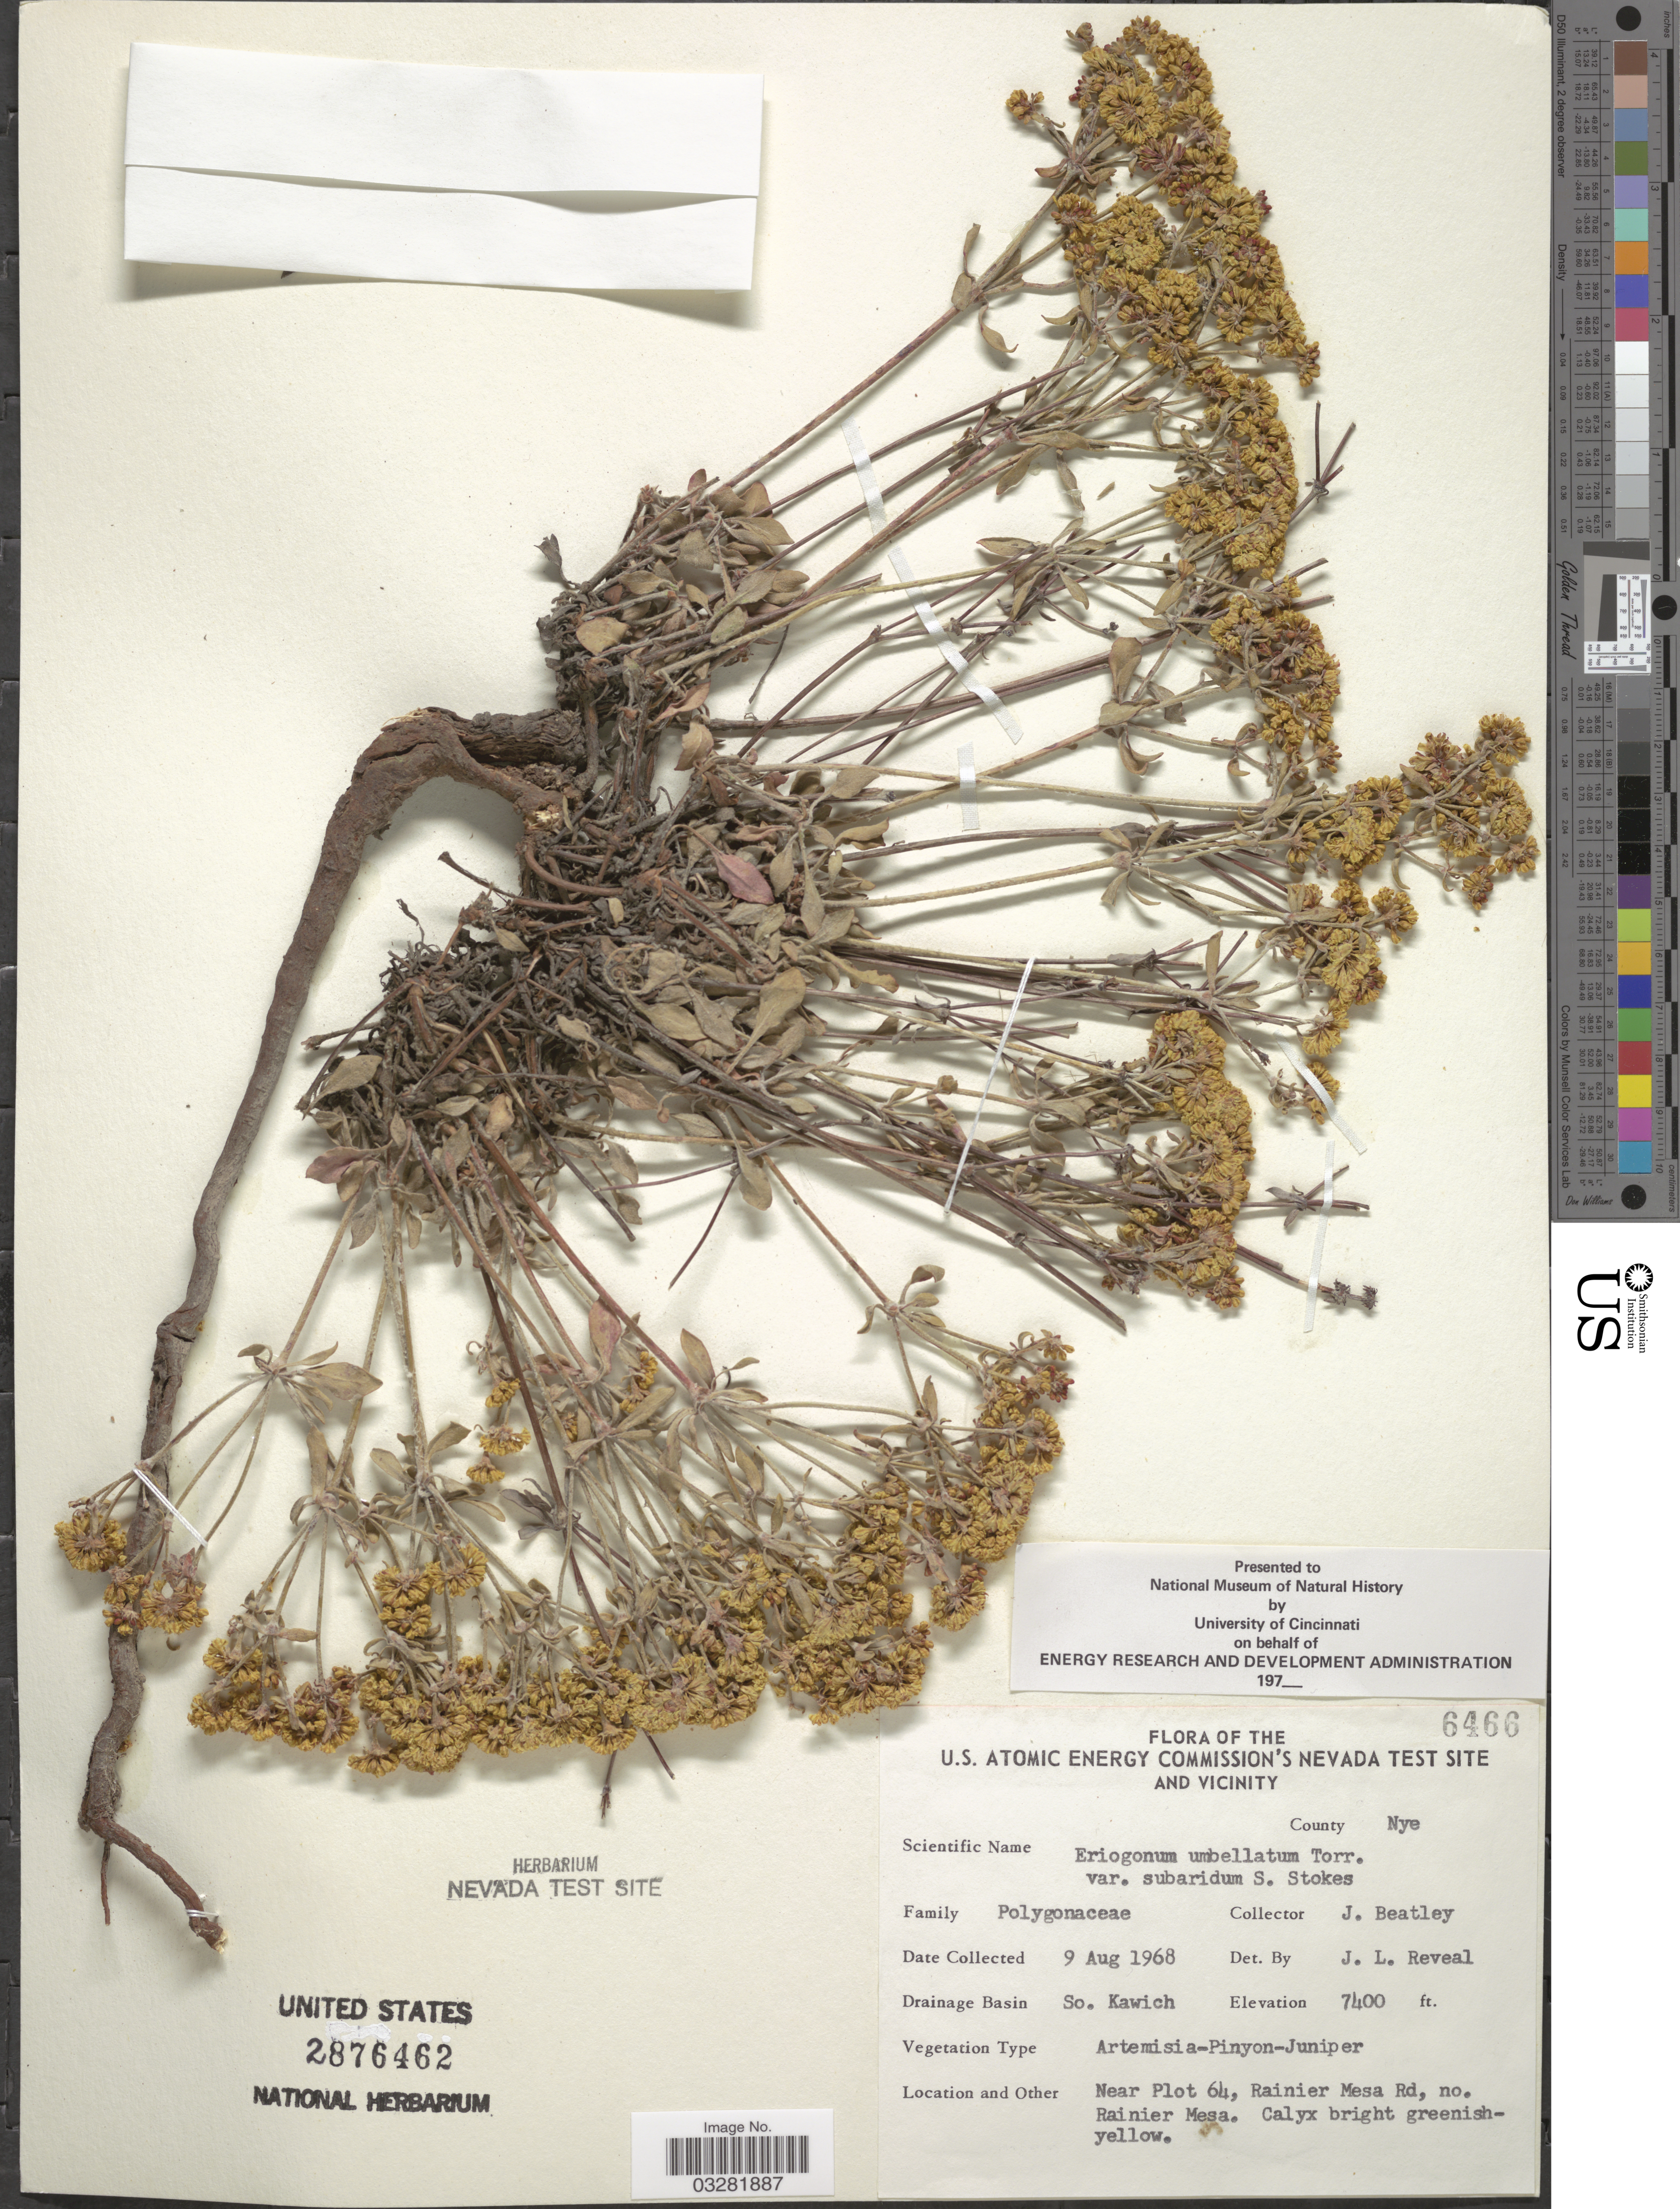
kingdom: Plantae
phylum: Tracheophyta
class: Magnoliopsida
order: Caryophyllales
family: Polygonaceae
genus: Eriogonum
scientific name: Eriogonum umbellatum var. subaridum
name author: S. Stokes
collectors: J. C. Beatley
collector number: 6466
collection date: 1968-08-09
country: United States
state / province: Nevada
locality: The U.S. Atomic Energy Commission's Nevada Test Site and Vicinity. County Nye. Drainage Basin So. Kawich. Near Plot 64, Rainier Mesa Rd, no. Rainier Mesa.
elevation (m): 2256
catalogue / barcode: US 2876462